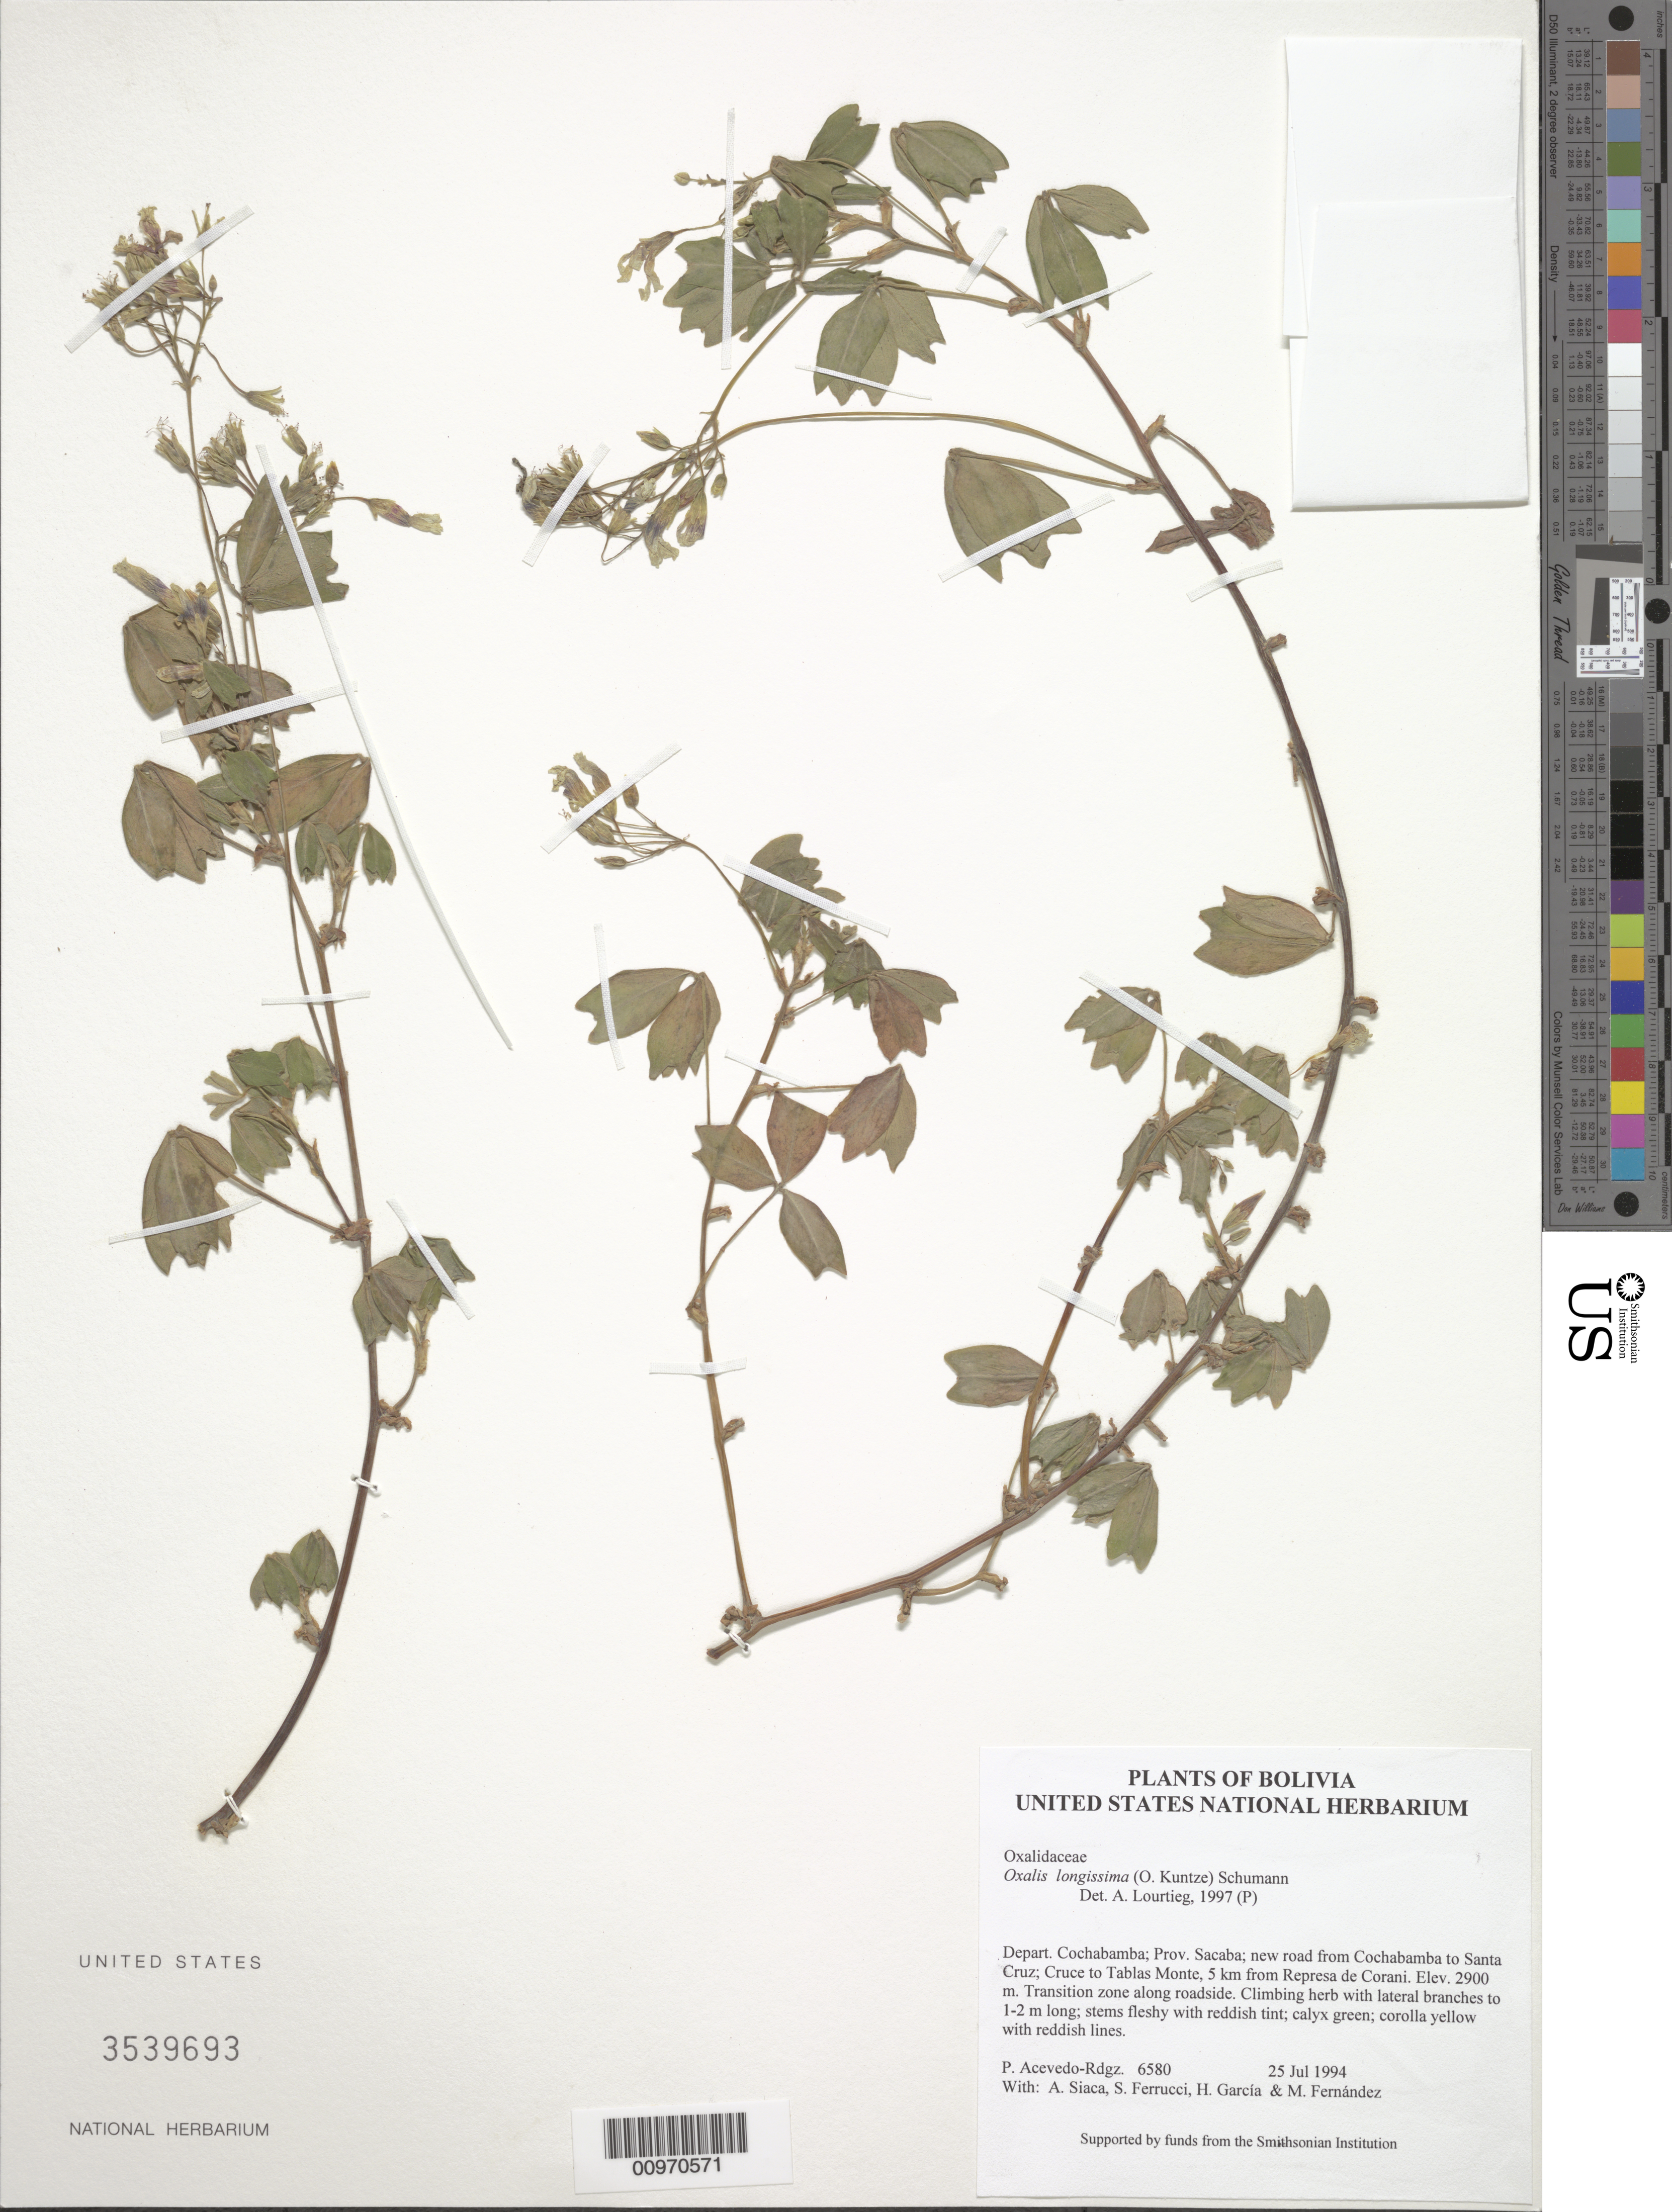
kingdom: Plantae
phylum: Tracheophyta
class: Magnoliopsida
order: Oxalidales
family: Oxalidaceae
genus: Oxalis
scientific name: Oxalis longissima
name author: (Kuntze) K. Schum.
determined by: Lourtieg, A.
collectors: P. Acevedo-Rodr., A. Siaca, S. Ferrucci, H. Garcia & M. Fernández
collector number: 6580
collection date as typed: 25 Jul 1994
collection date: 1994-07-25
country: Bolivia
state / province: Cochabamba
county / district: Sacaba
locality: Depart. Cochabamba; Prov. Sacaba; new road from Cochabamba to Santa Cruz; Cruce to Tablas Monte, 5 km from Represa de Corani.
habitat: Transition zone along roadside.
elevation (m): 2900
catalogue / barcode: US 3539693